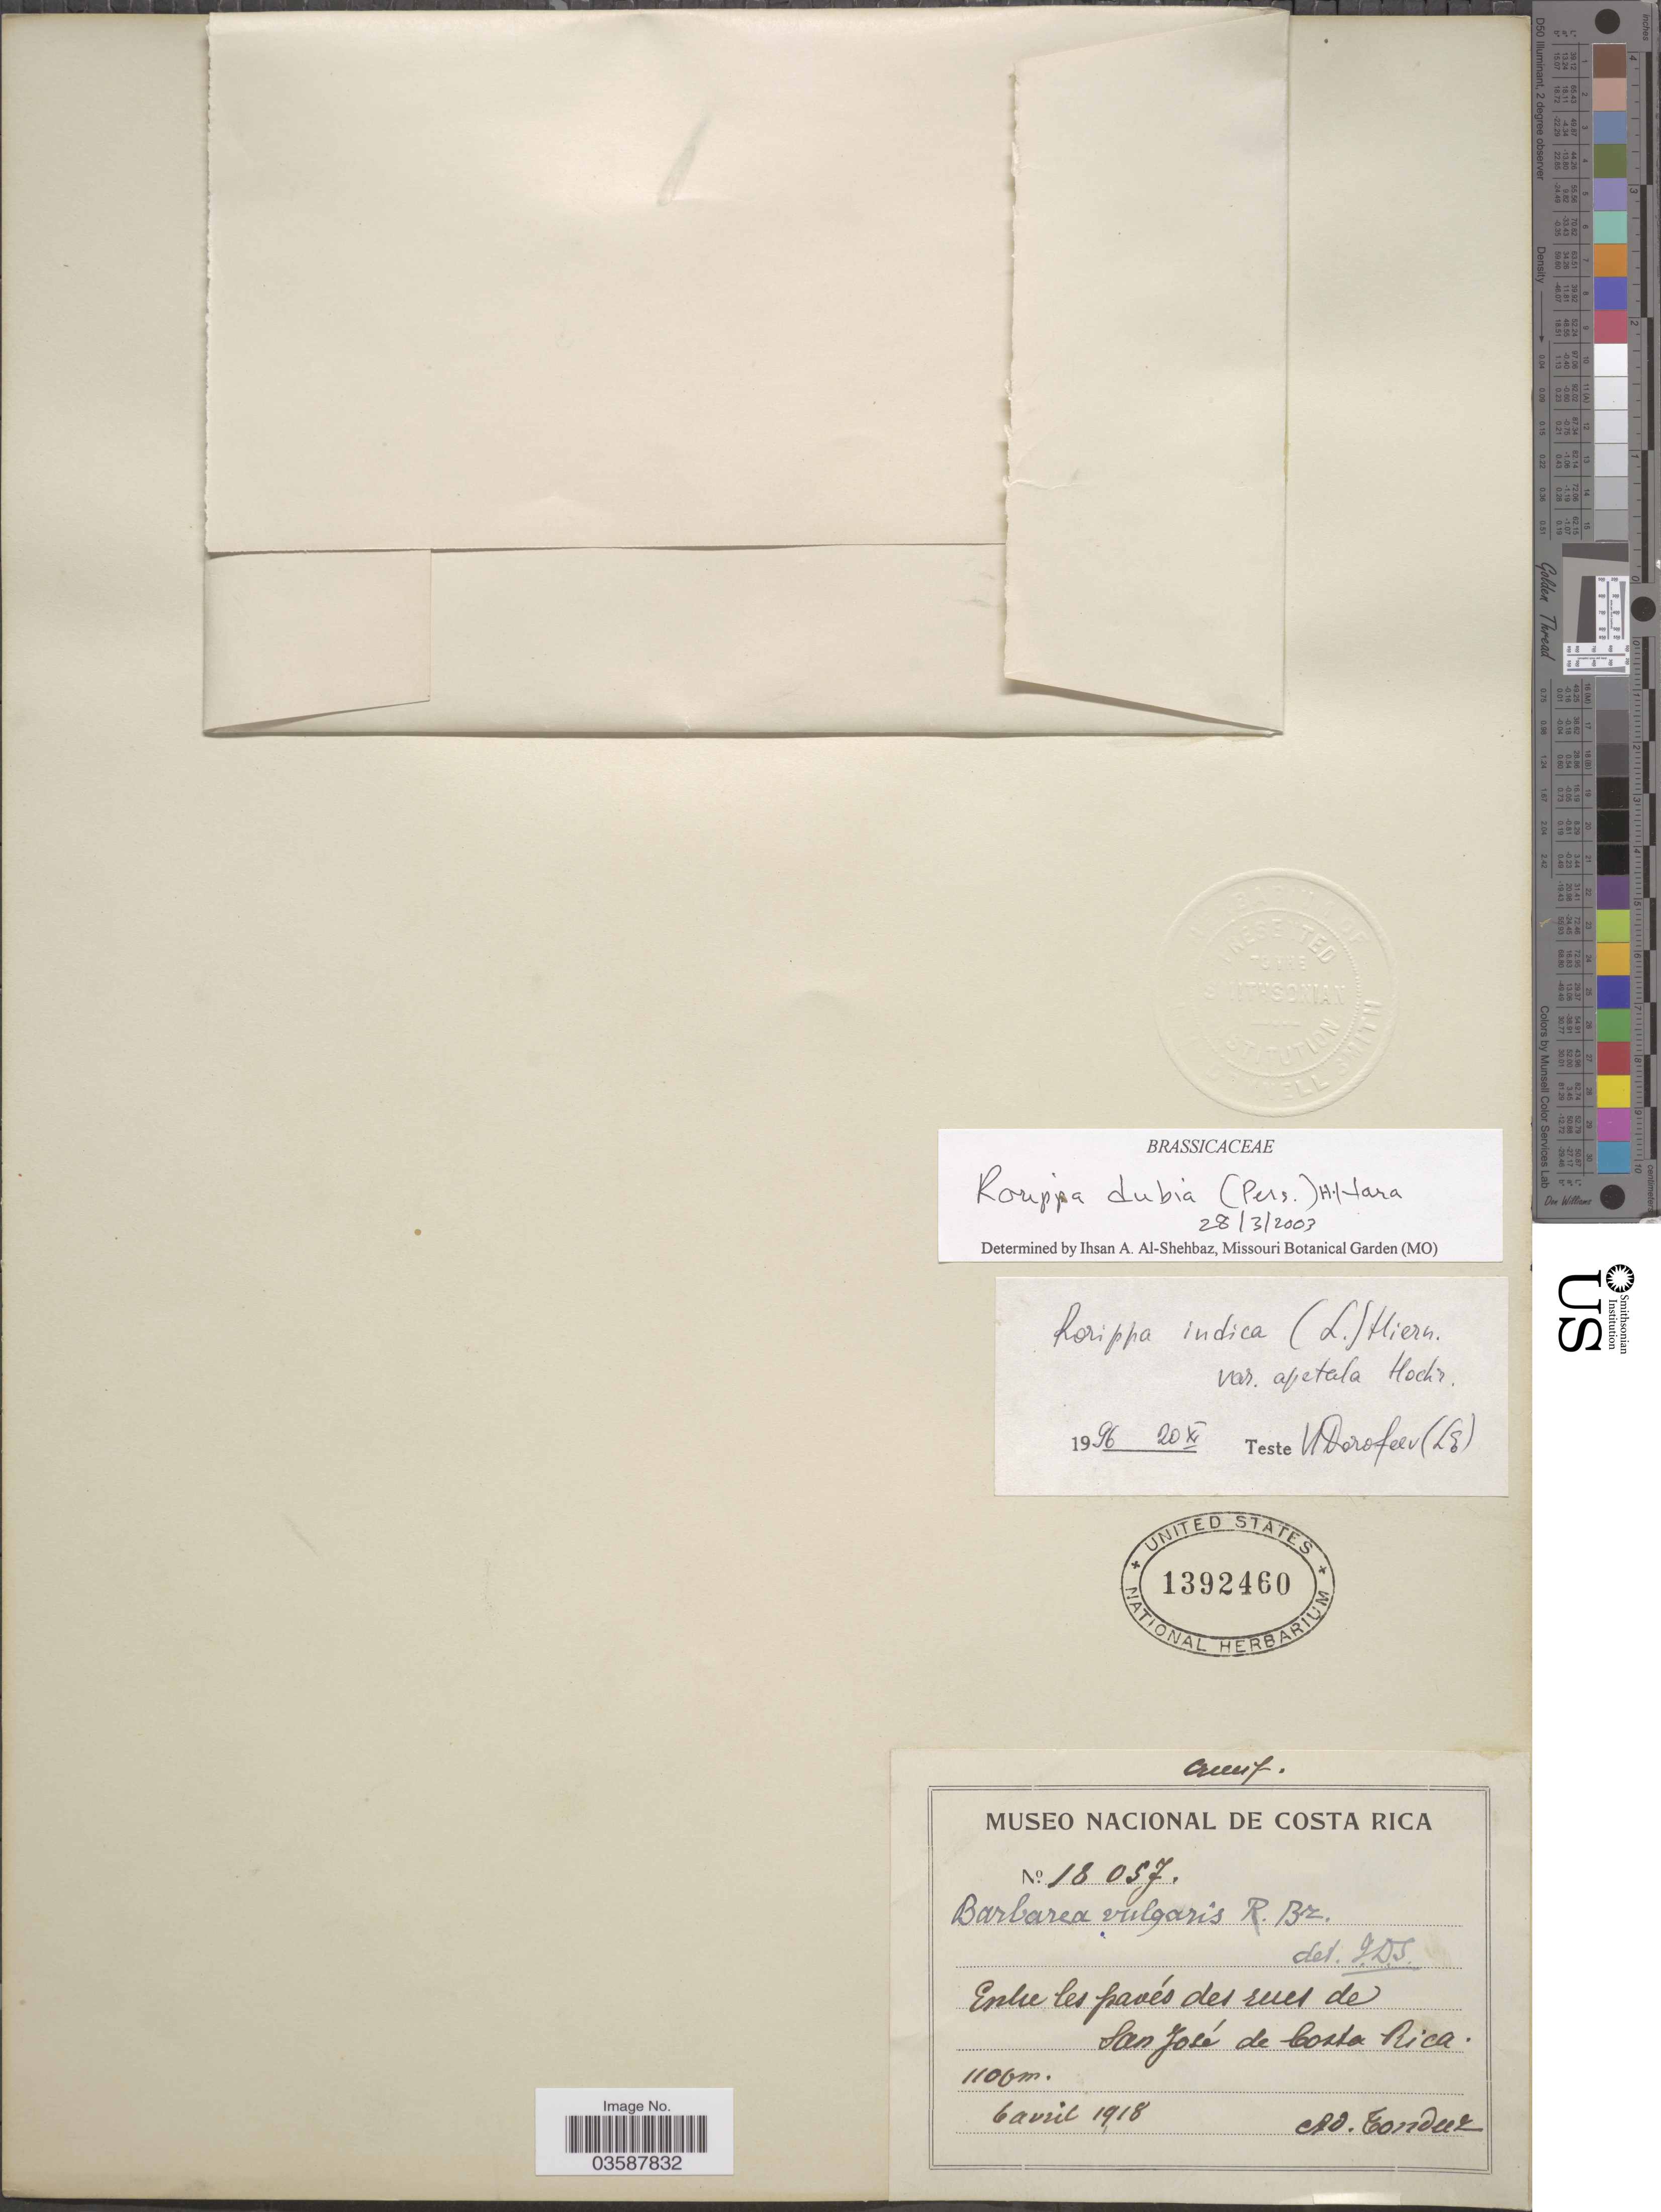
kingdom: Plantae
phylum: Tracheophyta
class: Magnoliopsida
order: Brassicales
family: Brassicaceae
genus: Rorippa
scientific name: Rorippa dubia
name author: (Pers.) H. Hara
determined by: Al-Shehbaz, I. A., (MO), Missouri Botanical Garden (UNITED STATES)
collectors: A. Tonduz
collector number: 18057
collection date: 1918-04-06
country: Costa Rica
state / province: San José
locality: Entre les pavés des rues de San José de Costa Rica.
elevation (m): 1100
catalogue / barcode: US 1392460